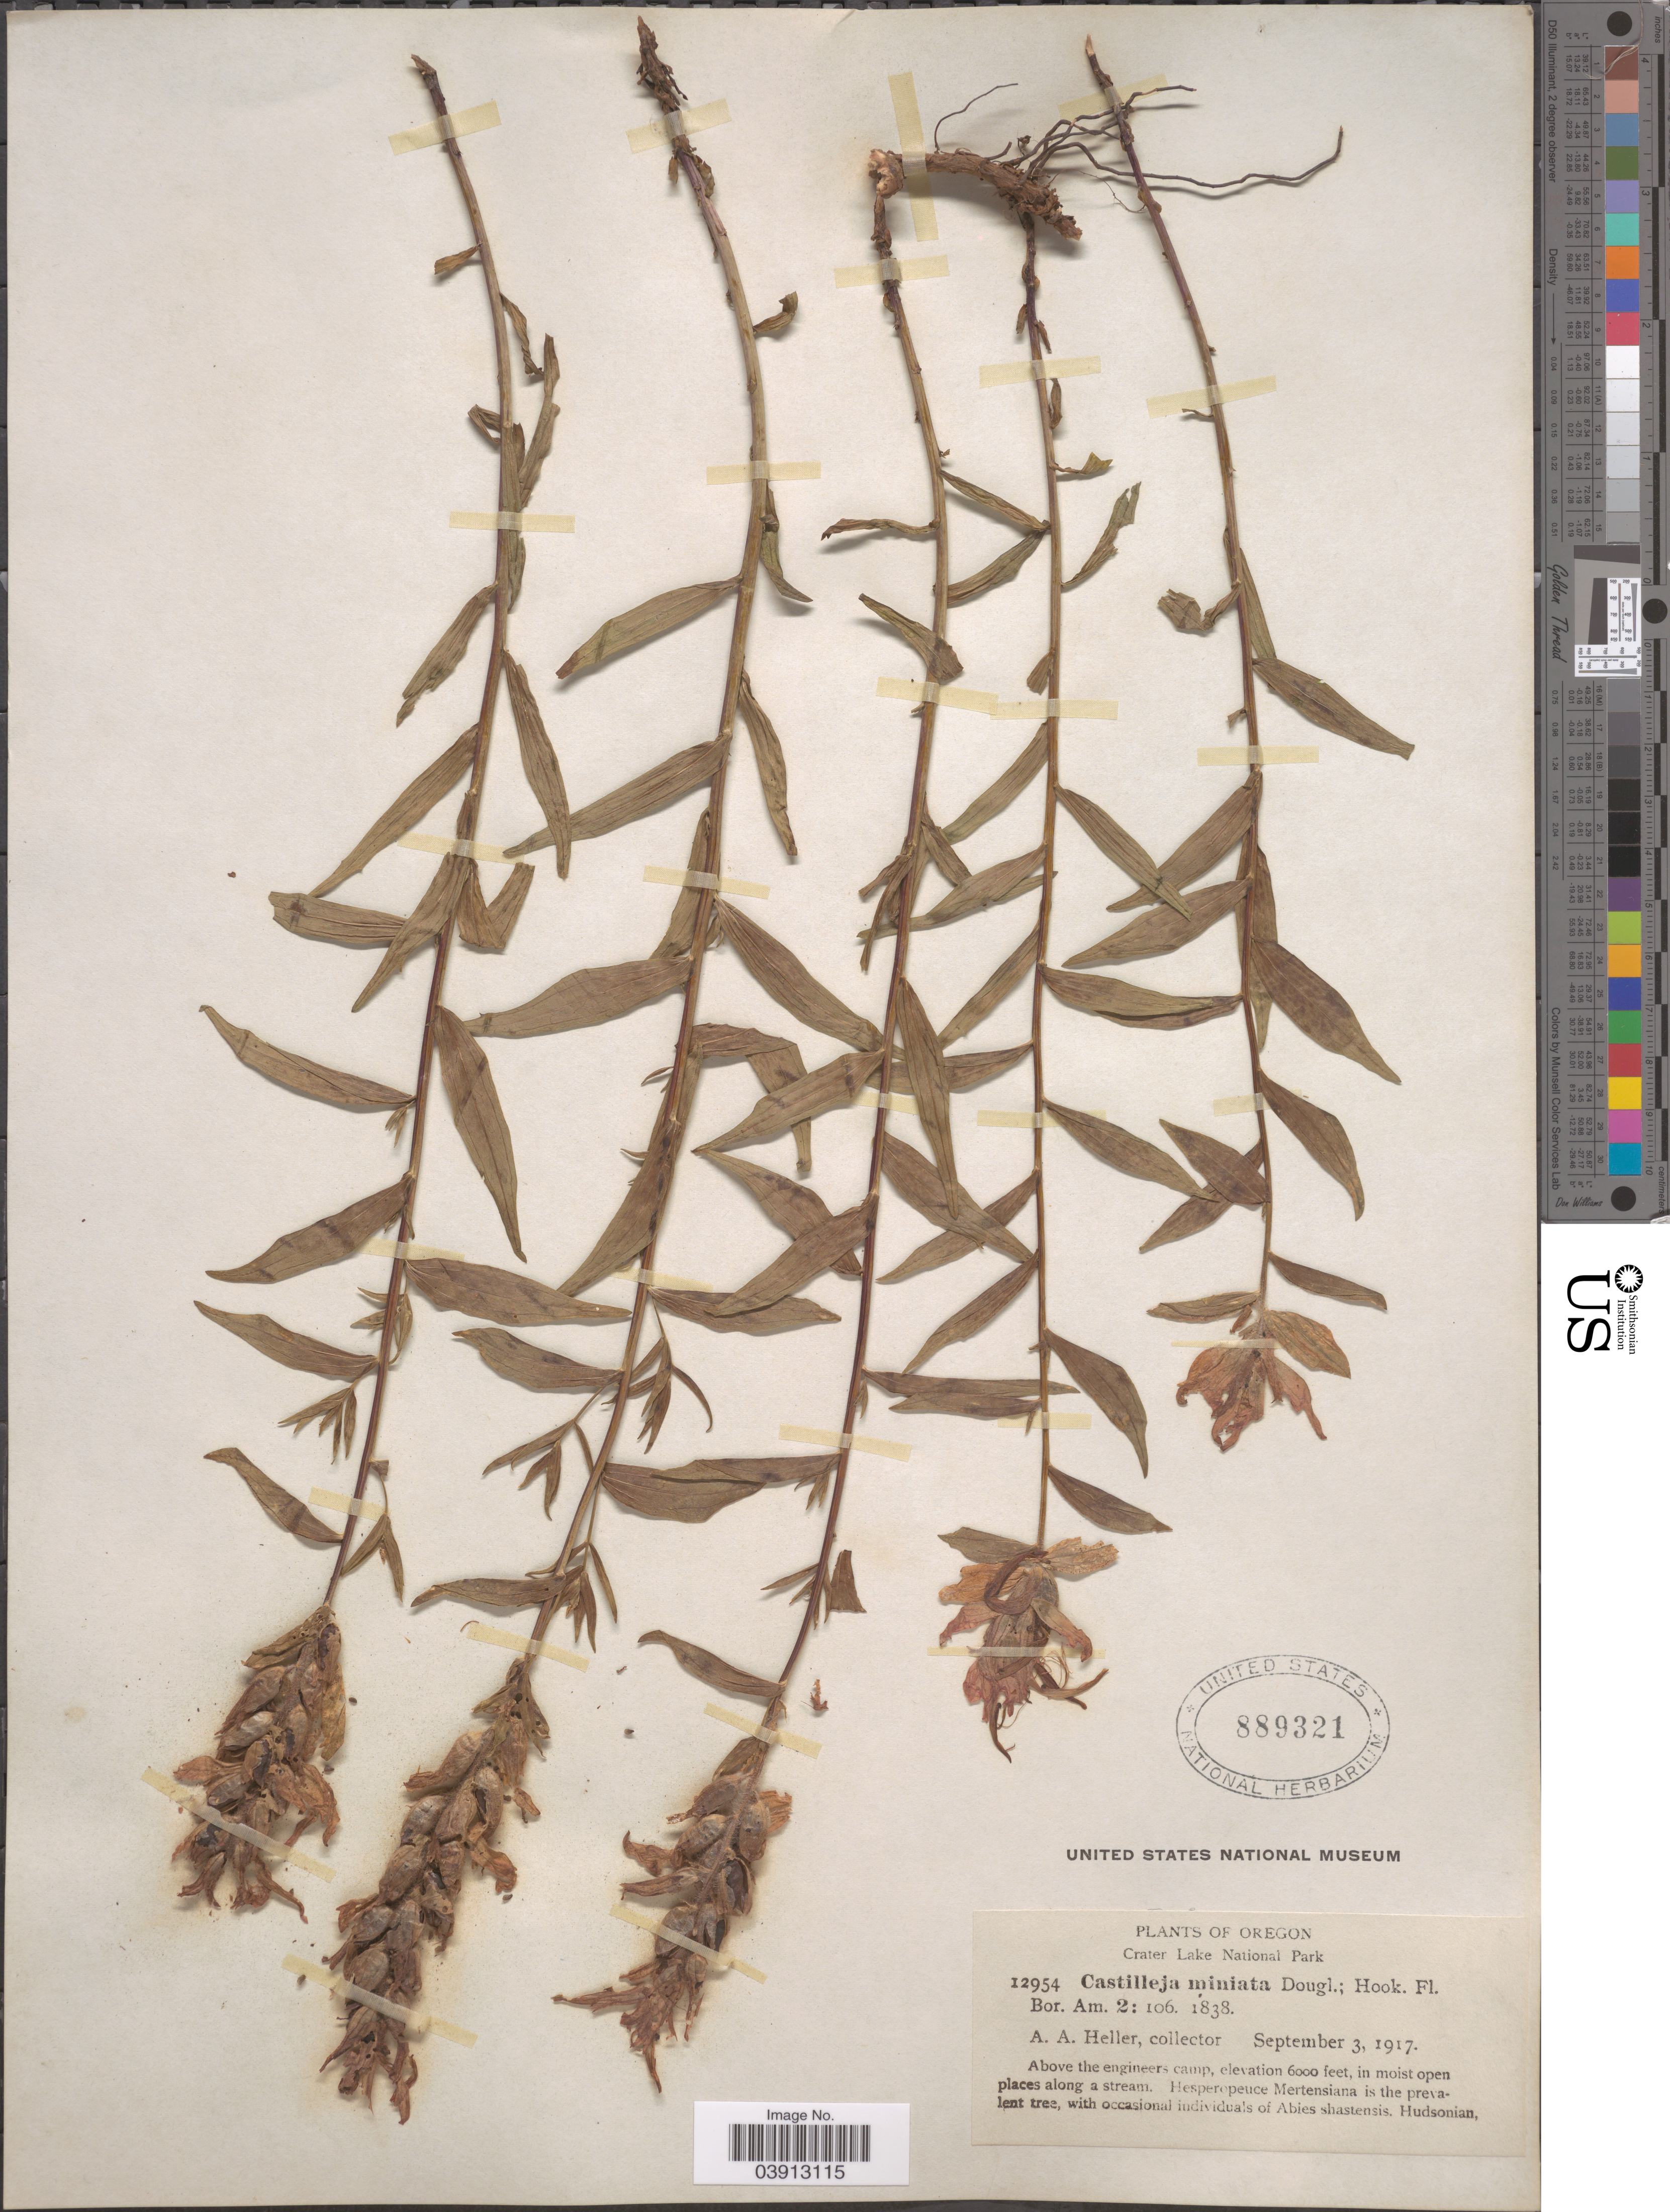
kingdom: Plantae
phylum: Tracheophyta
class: Magnoliopsida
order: Lamiales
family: Orobanchaceae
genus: Castilleja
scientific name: Castilleja miniata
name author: Douglas ex Hook.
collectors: A. A. Heller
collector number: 12954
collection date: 1917-09-03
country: United States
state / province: Oregon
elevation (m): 1829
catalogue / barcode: US 889321